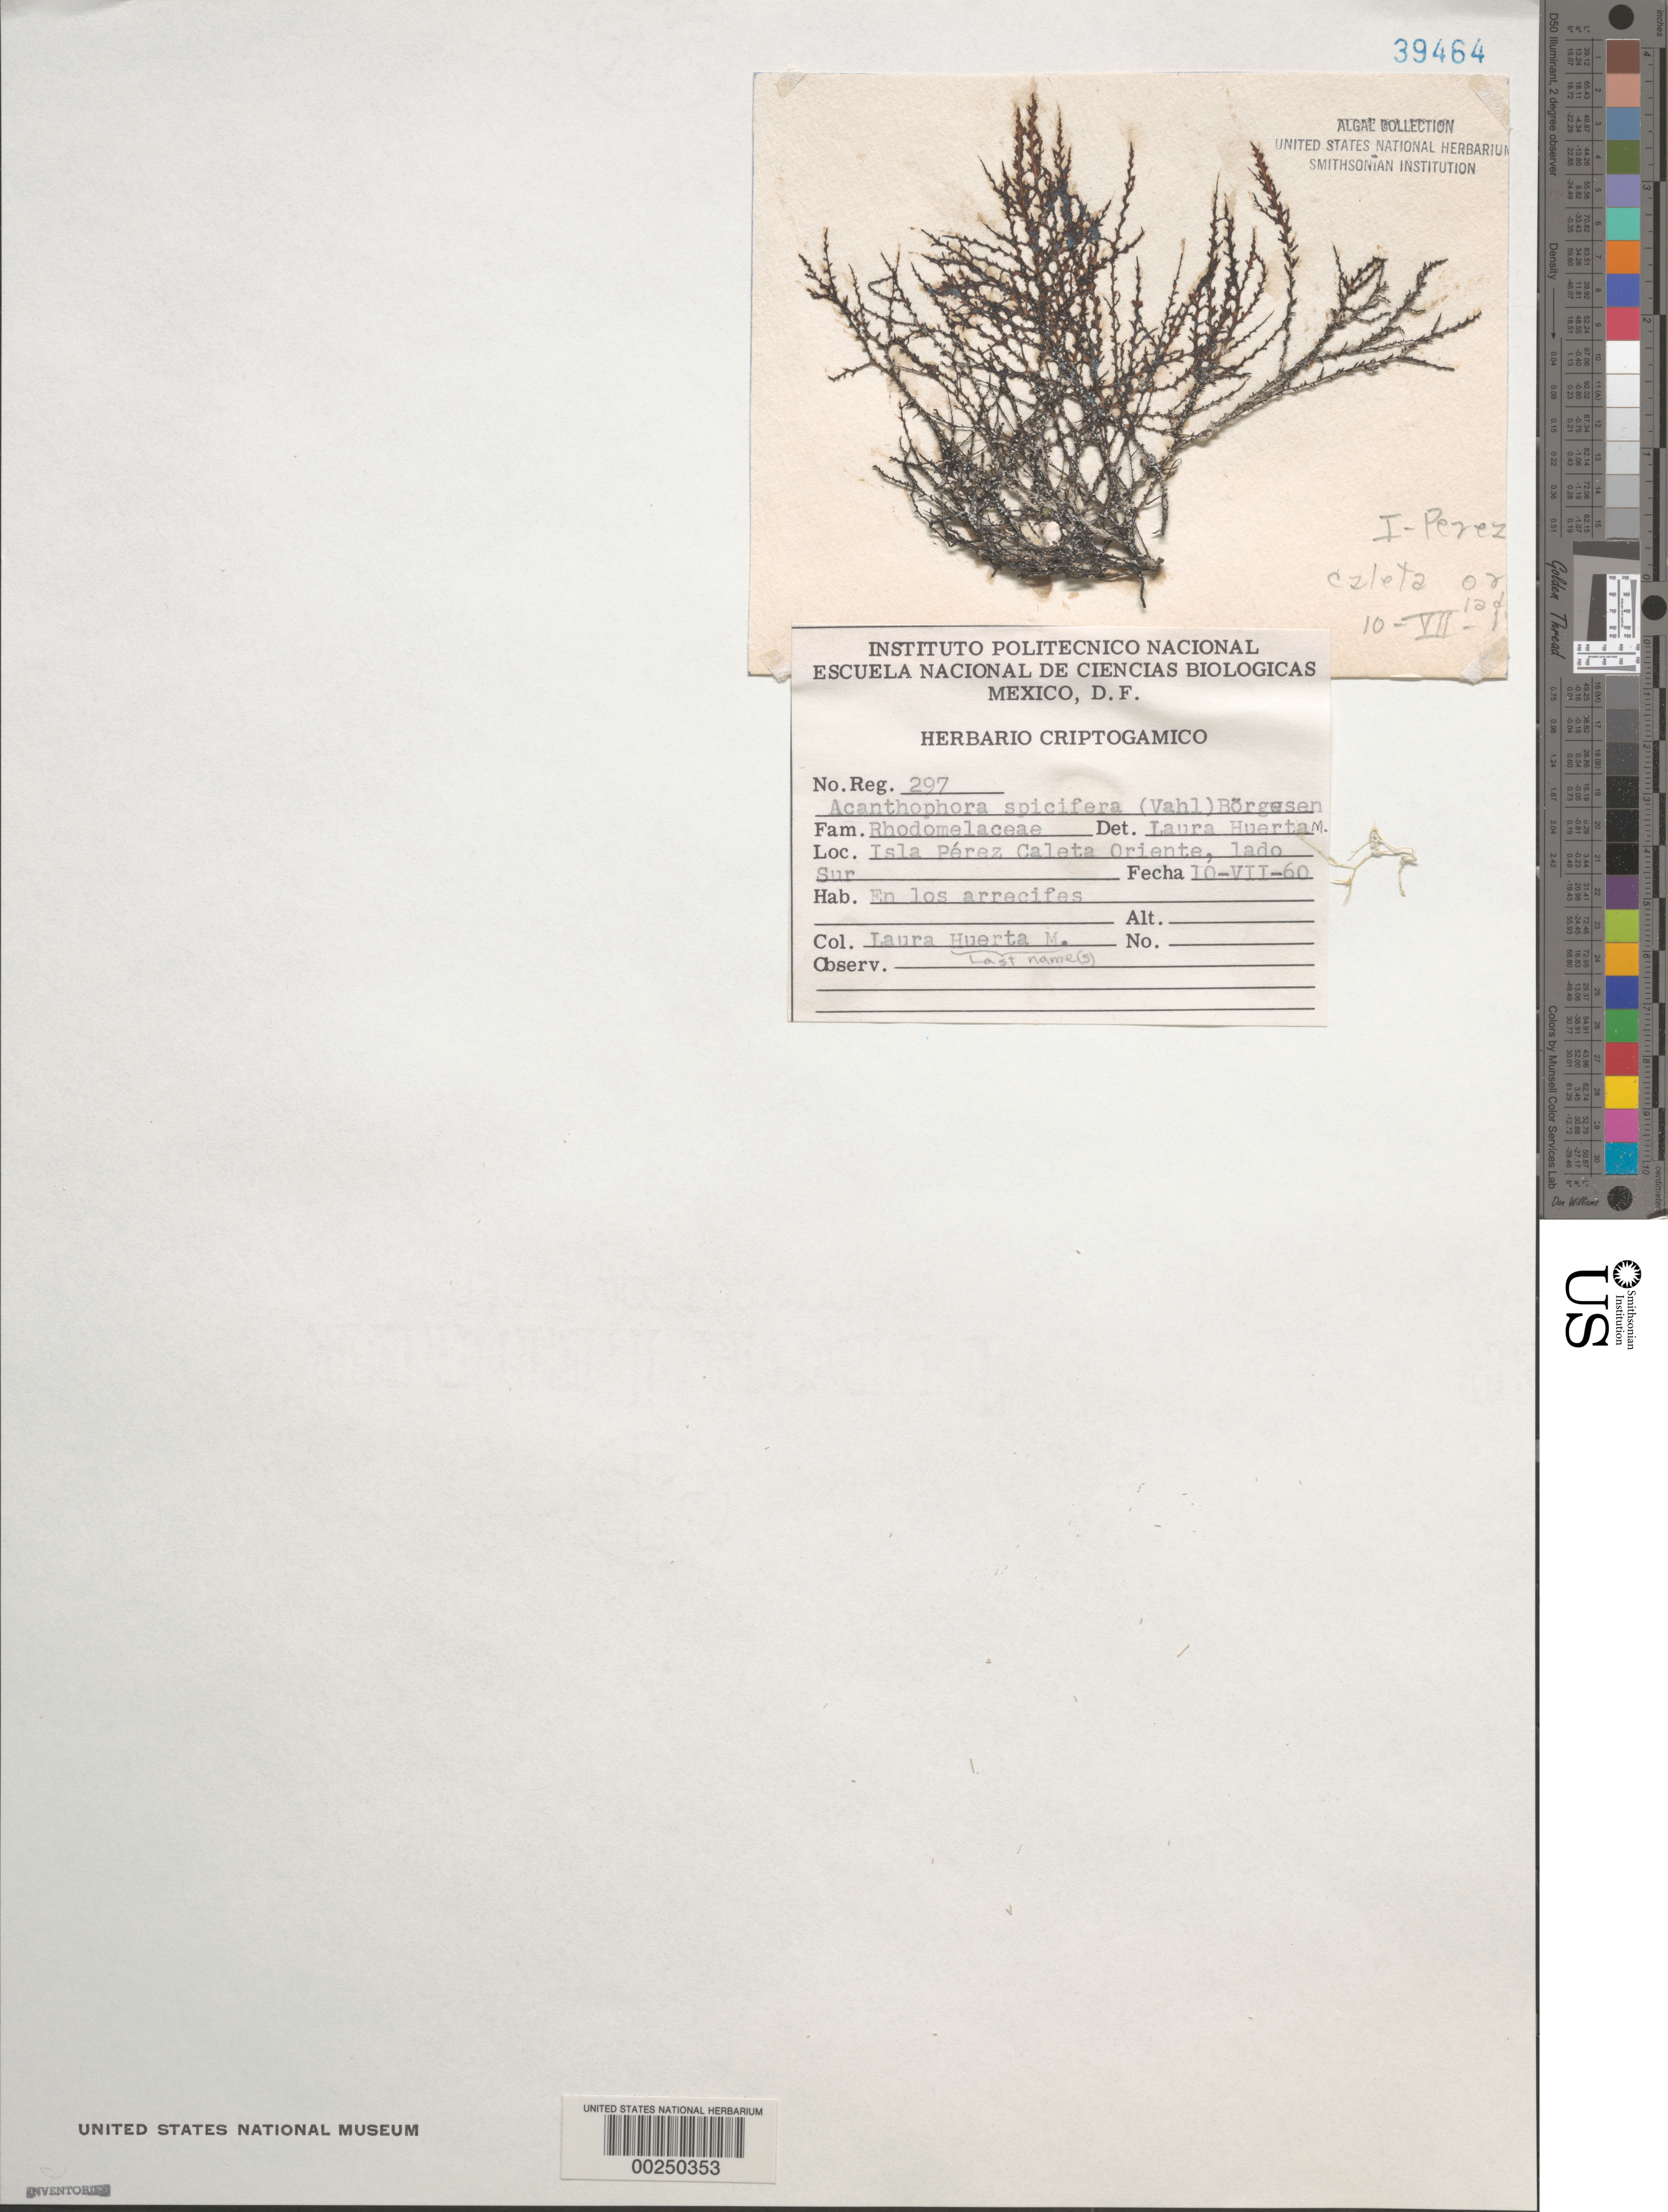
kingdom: Plantae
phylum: Rhodophyta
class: Florideophyceae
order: Ceramiales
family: Rhodomelaceae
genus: Acanthophora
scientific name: Acanthophora spicifera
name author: (Vahl) Børgesen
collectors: L. Huerta M.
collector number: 297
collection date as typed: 10 Jul 1960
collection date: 1960-07-10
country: Mexico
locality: Isla perez, caleta oriente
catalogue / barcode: US 39464